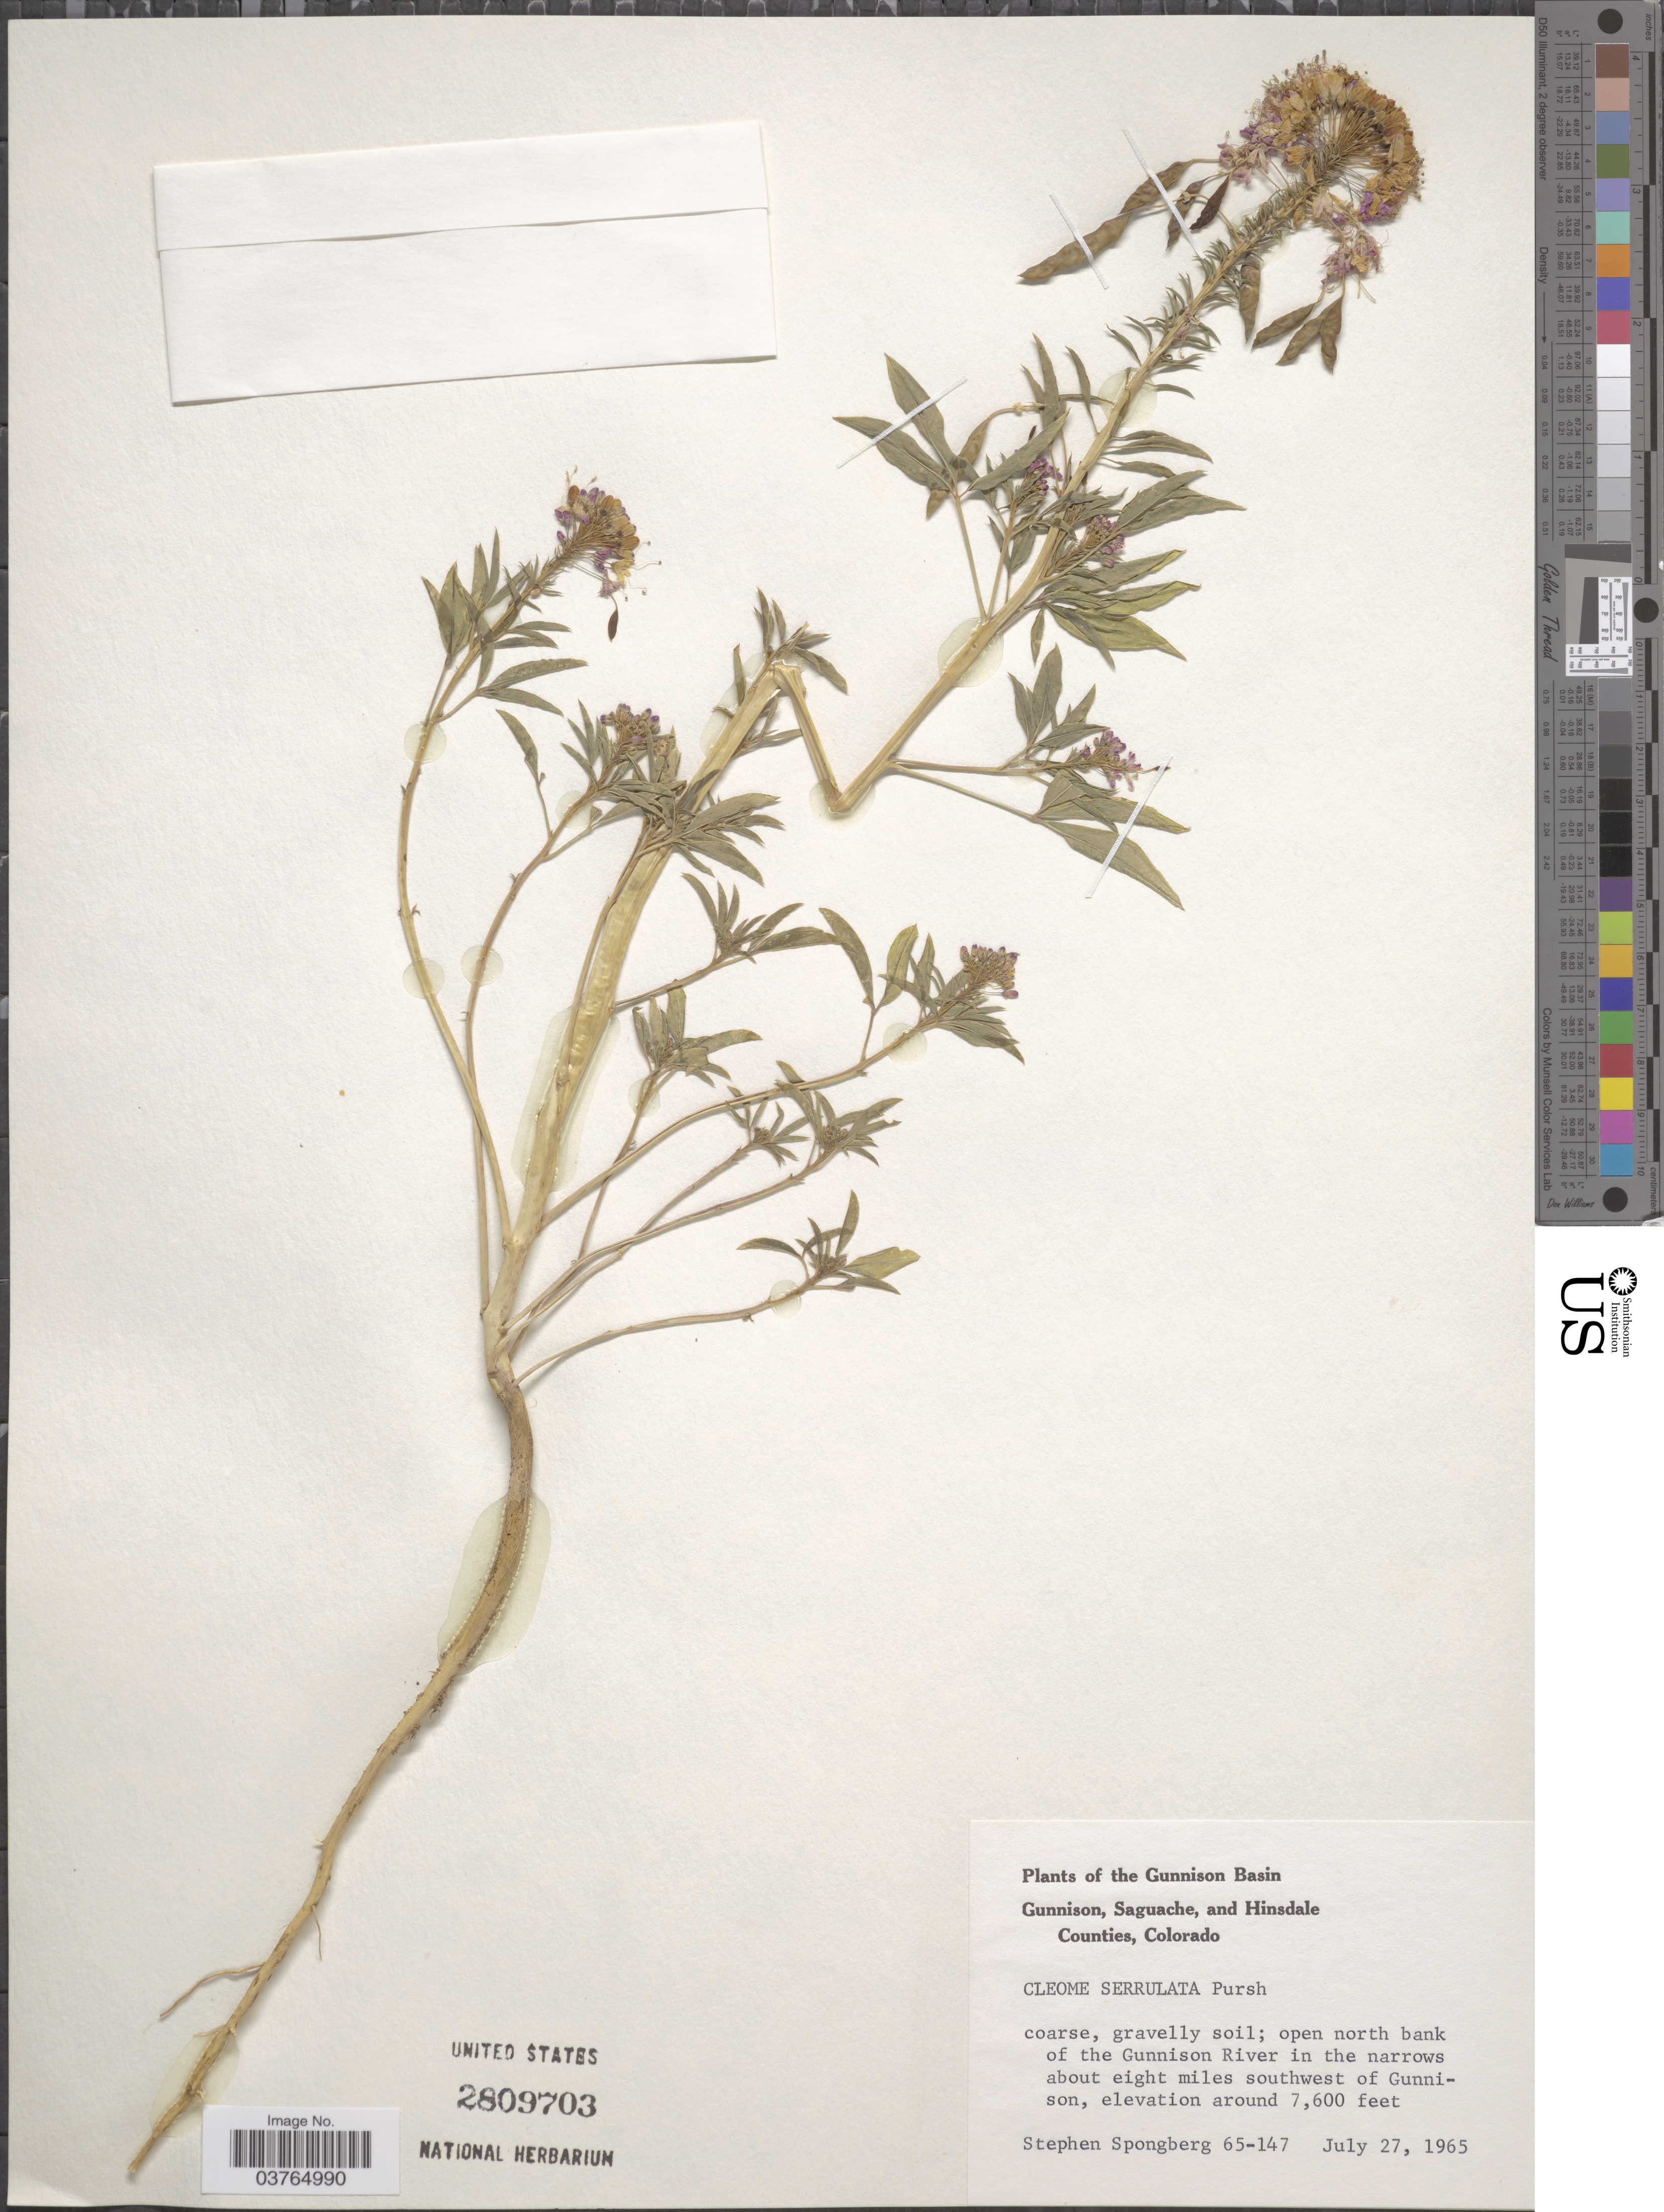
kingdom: Plantae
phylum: Tracheophyta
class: Magnoliopsida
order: Brassicales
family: Cleomaceae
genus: Cleomella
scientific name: Cleomella serrulata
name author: (Pursh) Roalson & J.C. Hall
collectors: S. A.Spongberg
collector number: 65-147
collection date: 1965-07-27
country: United States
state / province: Colorado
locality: The Gunnison Basin. Open north bank of the Gunnison River in the narrows about eight miles southwest of Gunnison.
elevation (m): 2316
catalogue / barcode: US 2809703